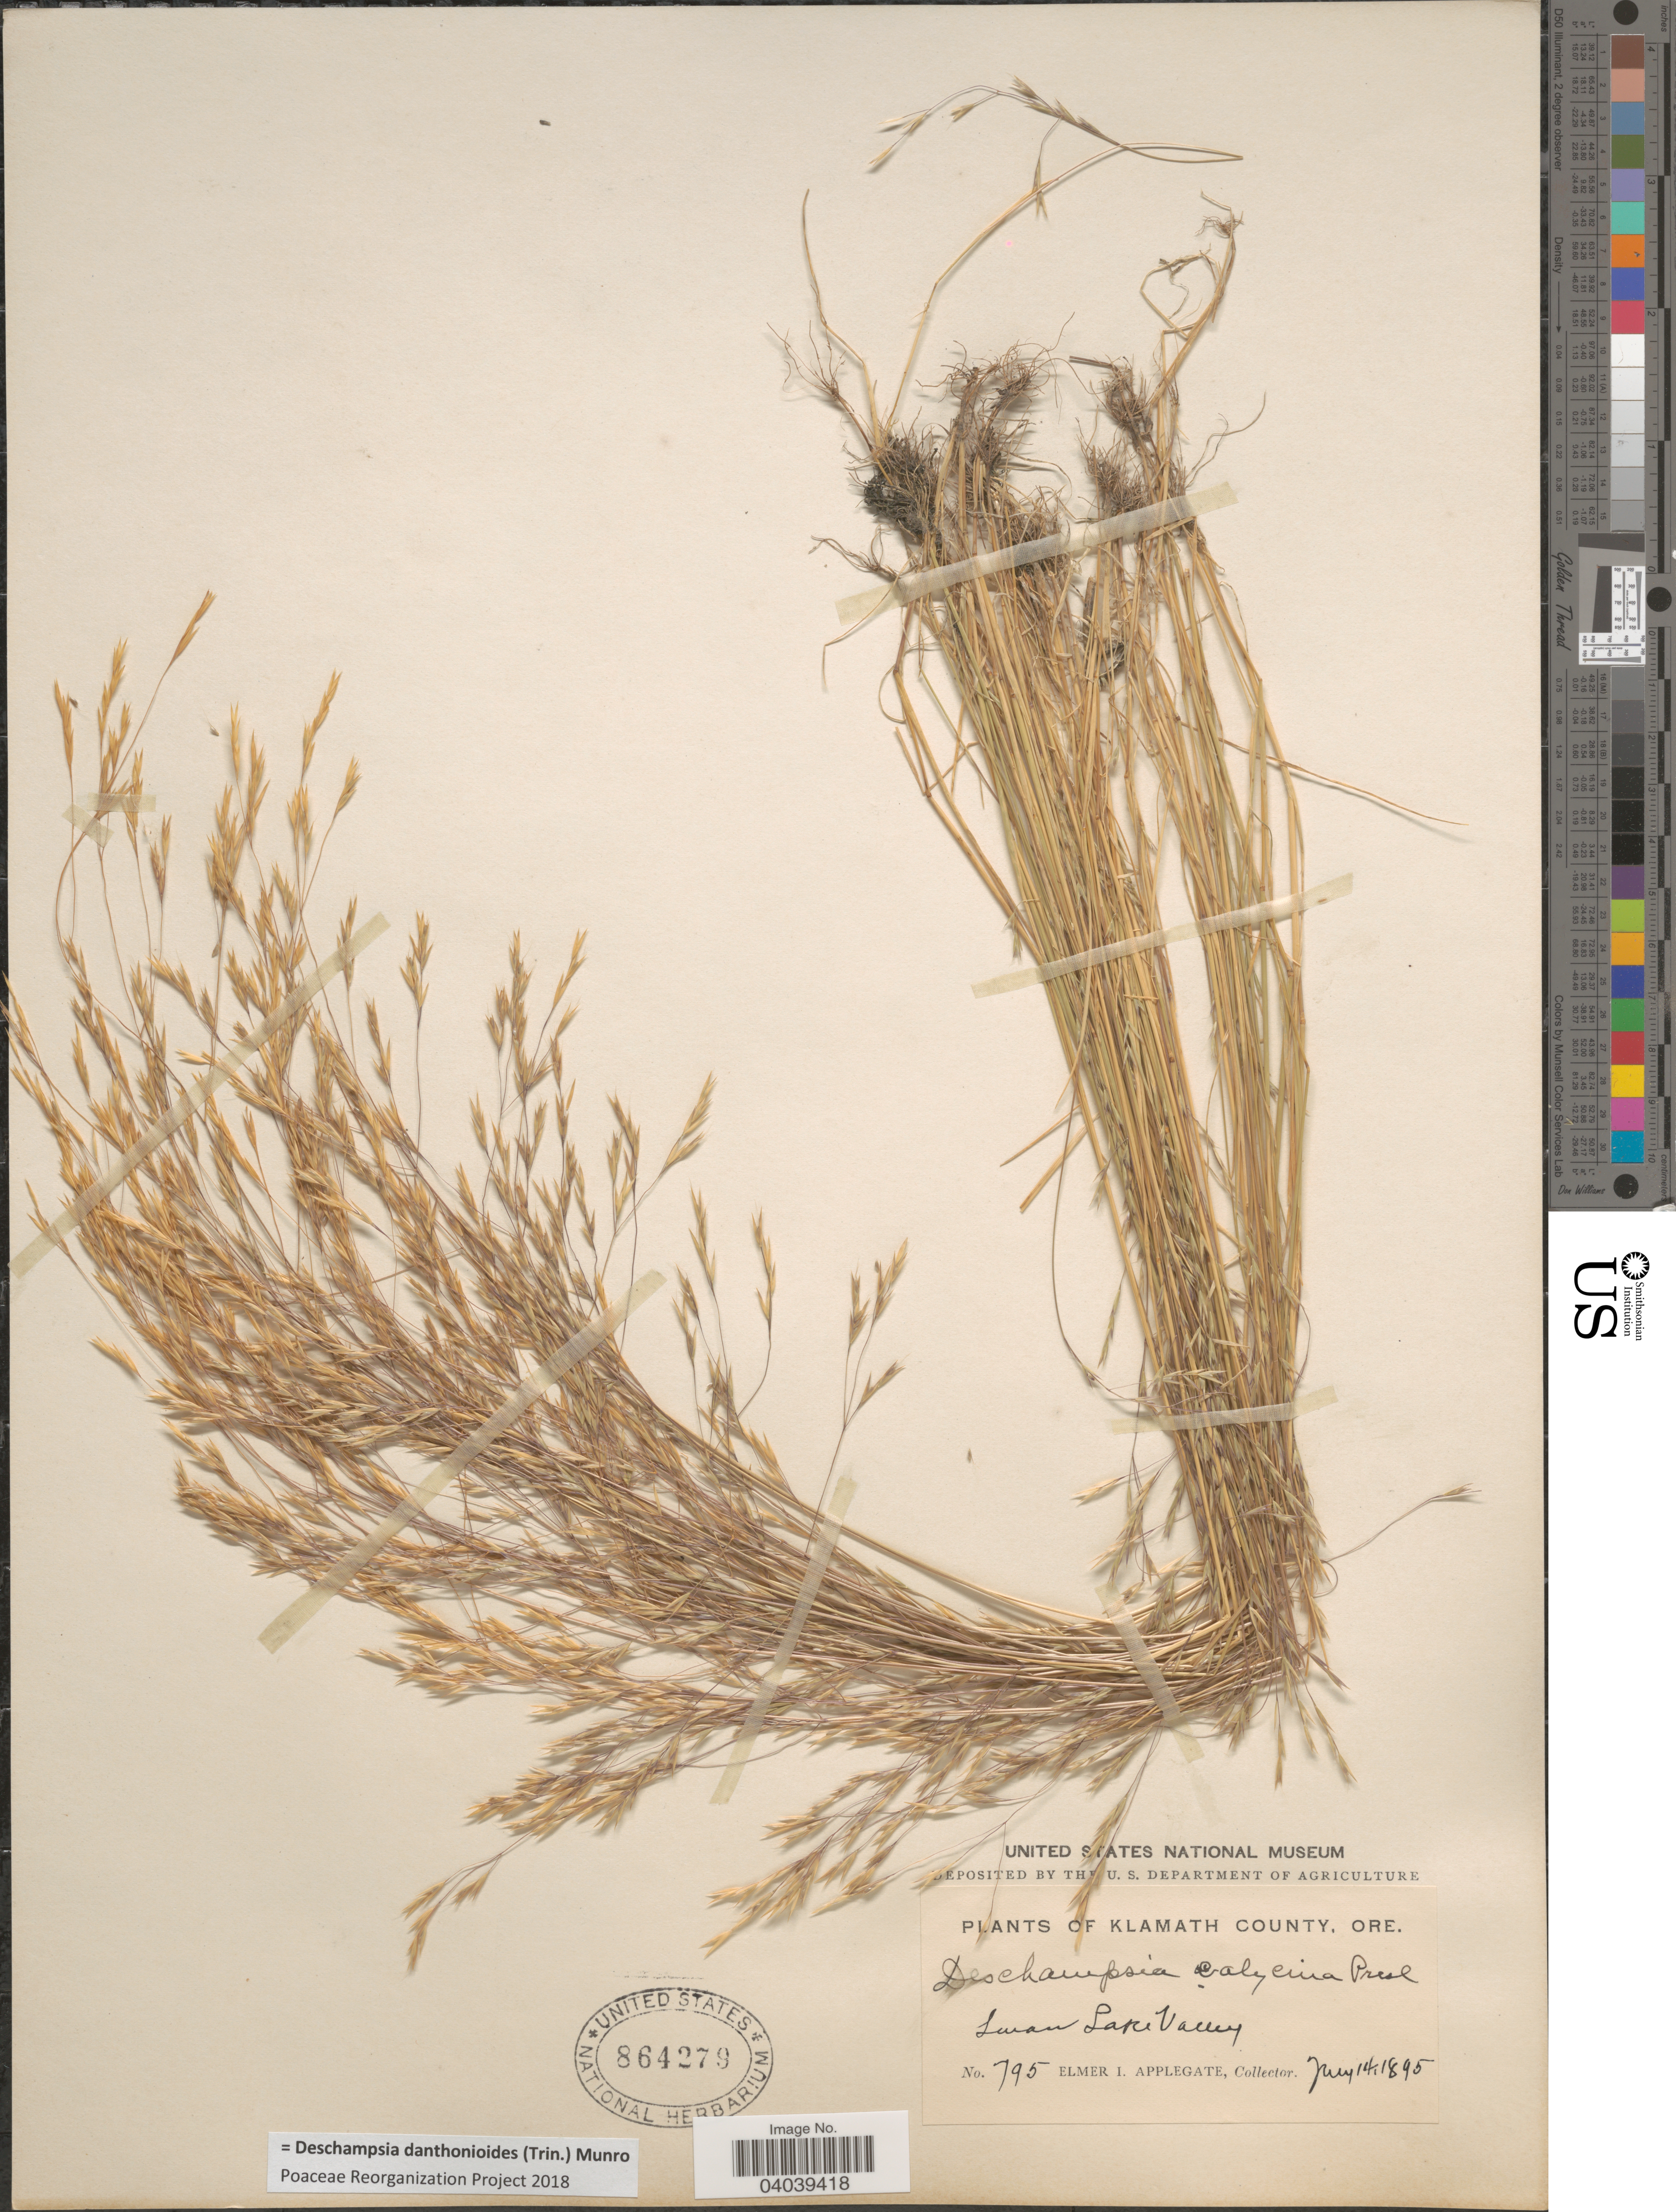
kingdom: Plantae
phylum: Tracheophyta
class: Liliopsida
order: Poales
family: Poaceae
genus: Deschampsia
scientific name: Deschampsia danthonioides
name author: (Trin.) Munro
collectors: E. I. Applegate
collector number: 795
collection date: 1895-07-14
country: United States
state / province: Oregon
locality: Klamath County. Swan Lake Valley.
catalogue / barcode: US 864279